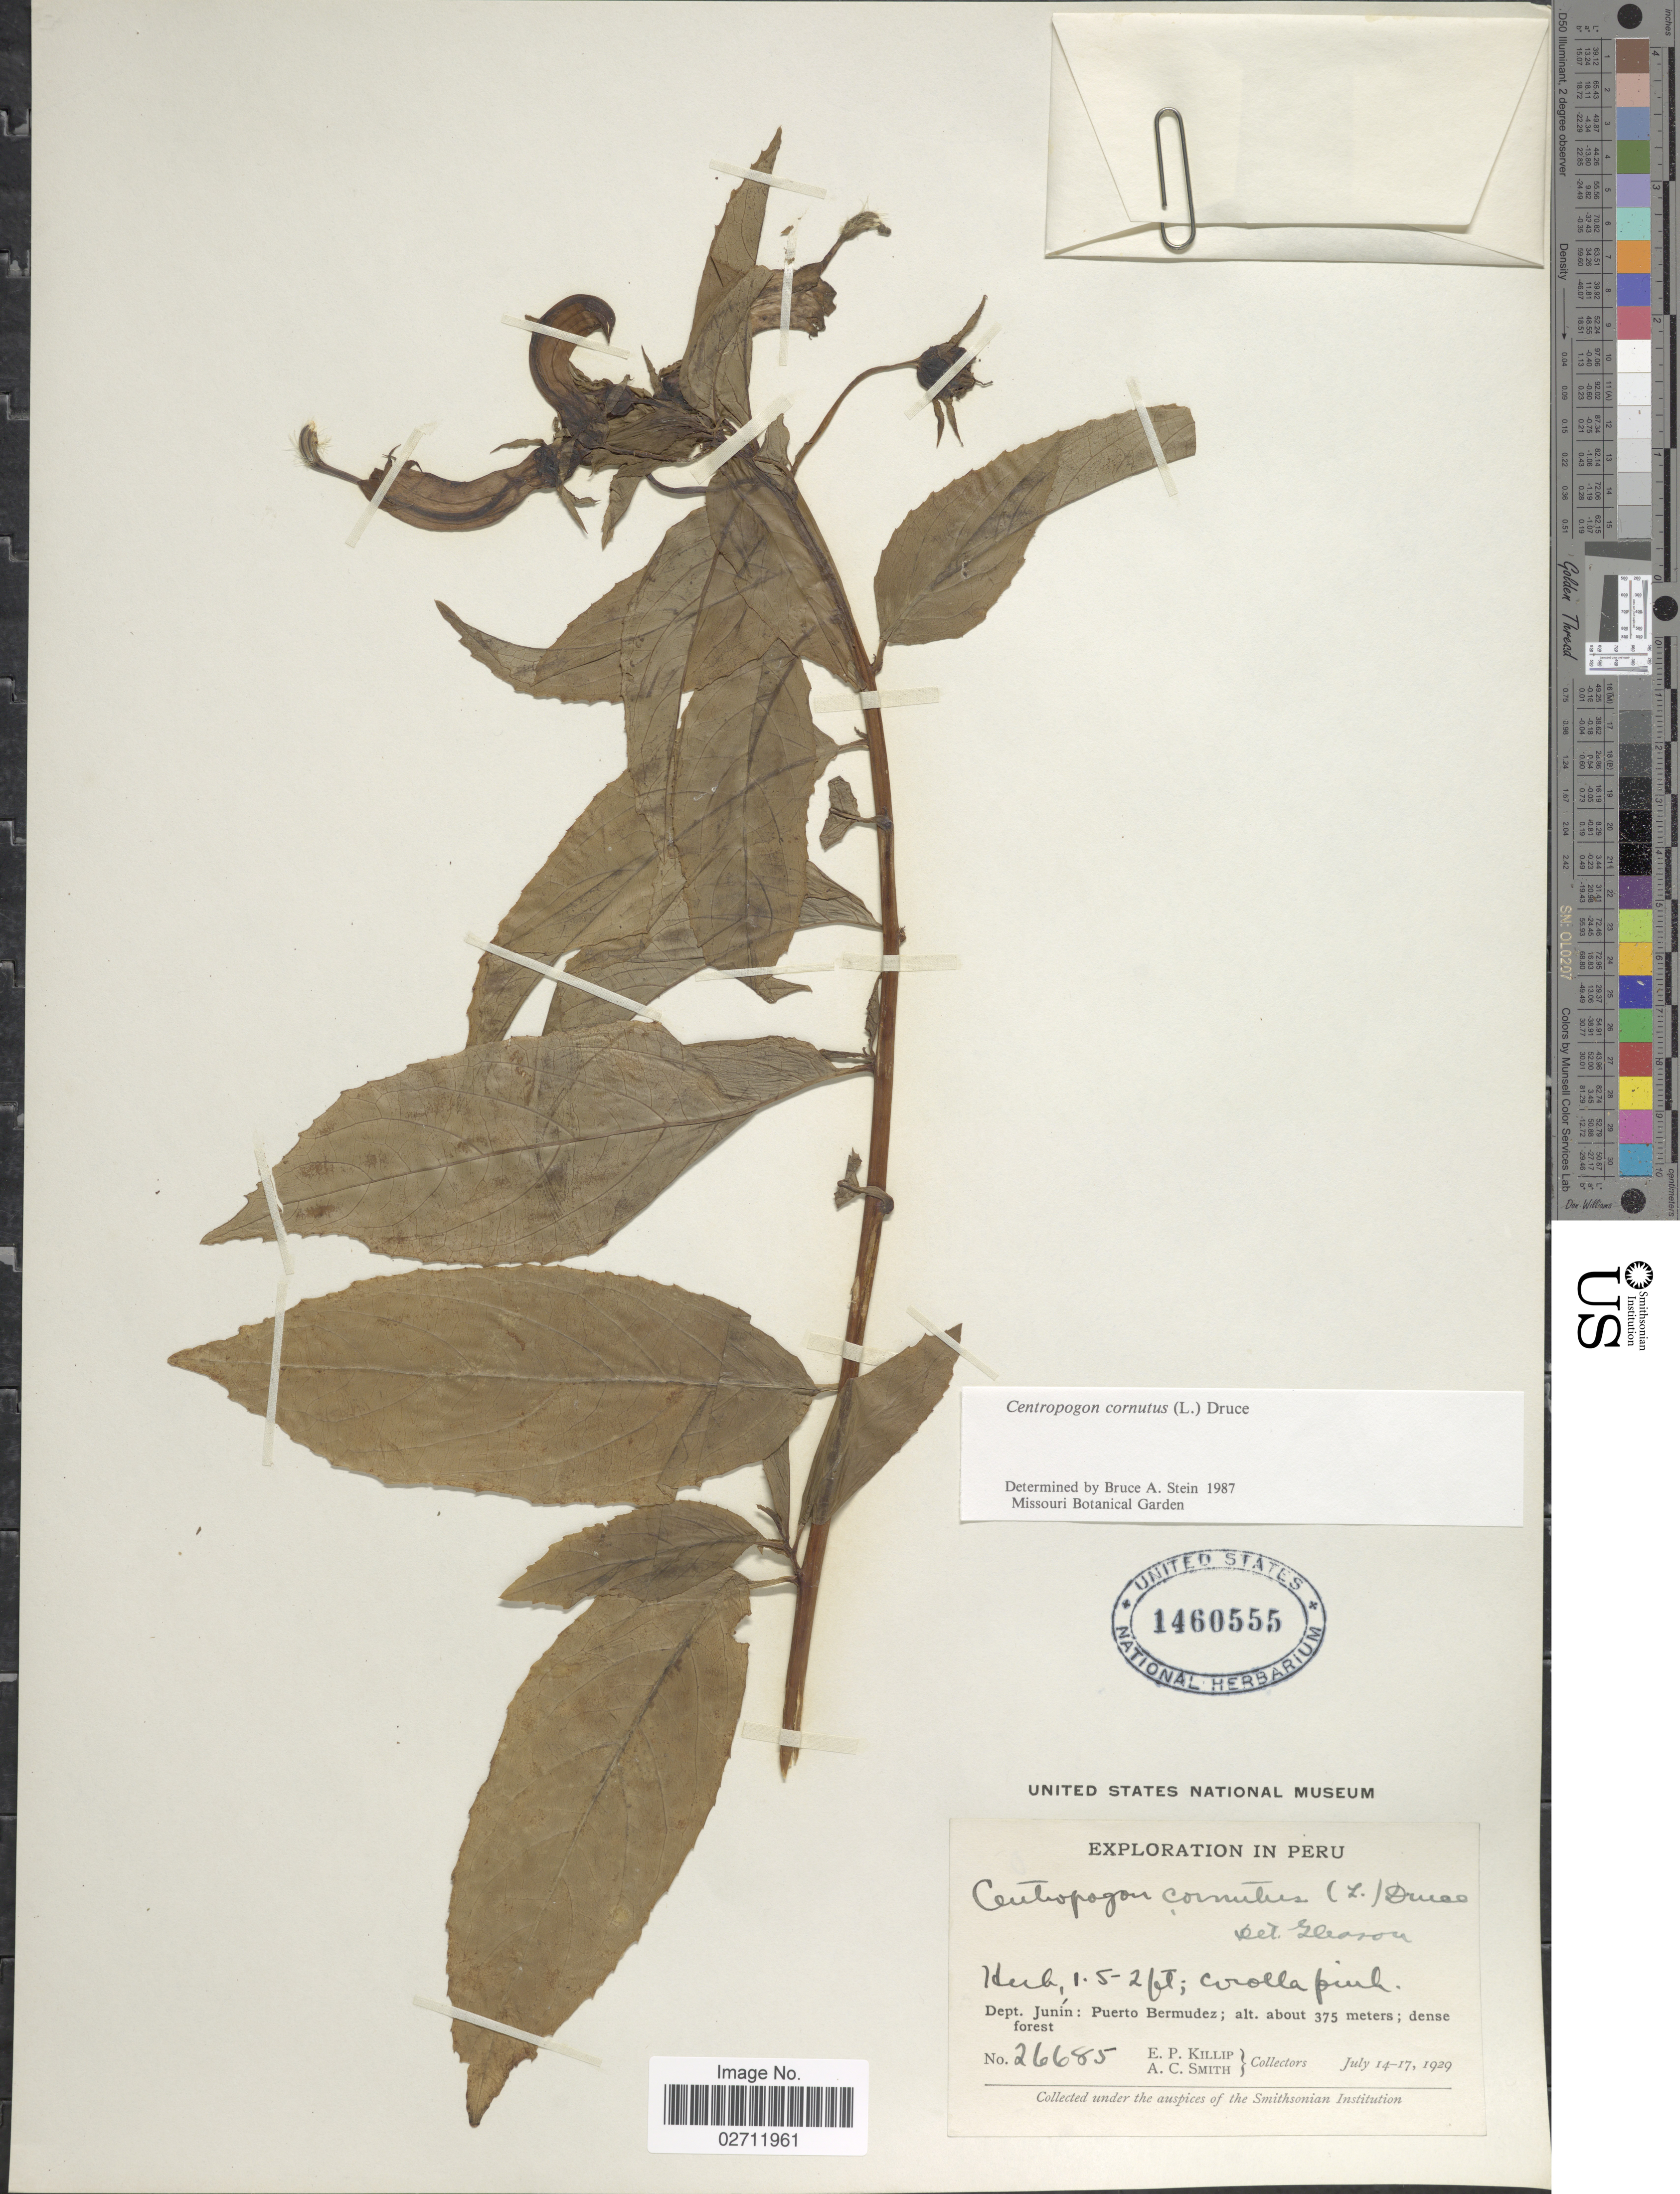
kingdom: Plantae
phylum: Tracheophyta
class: Magnoliopsida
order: Asterales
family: Campanulaceae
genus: Centropogon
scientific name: Centropogon cornutus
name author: (L.) Druce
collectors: E. P. Killip & A. C. Smith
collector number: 26685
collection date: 1929-07-14/1929-07-17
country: Peru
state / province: Junín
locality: Puerto Bermudez.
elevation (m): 375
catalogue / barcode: US 1460555